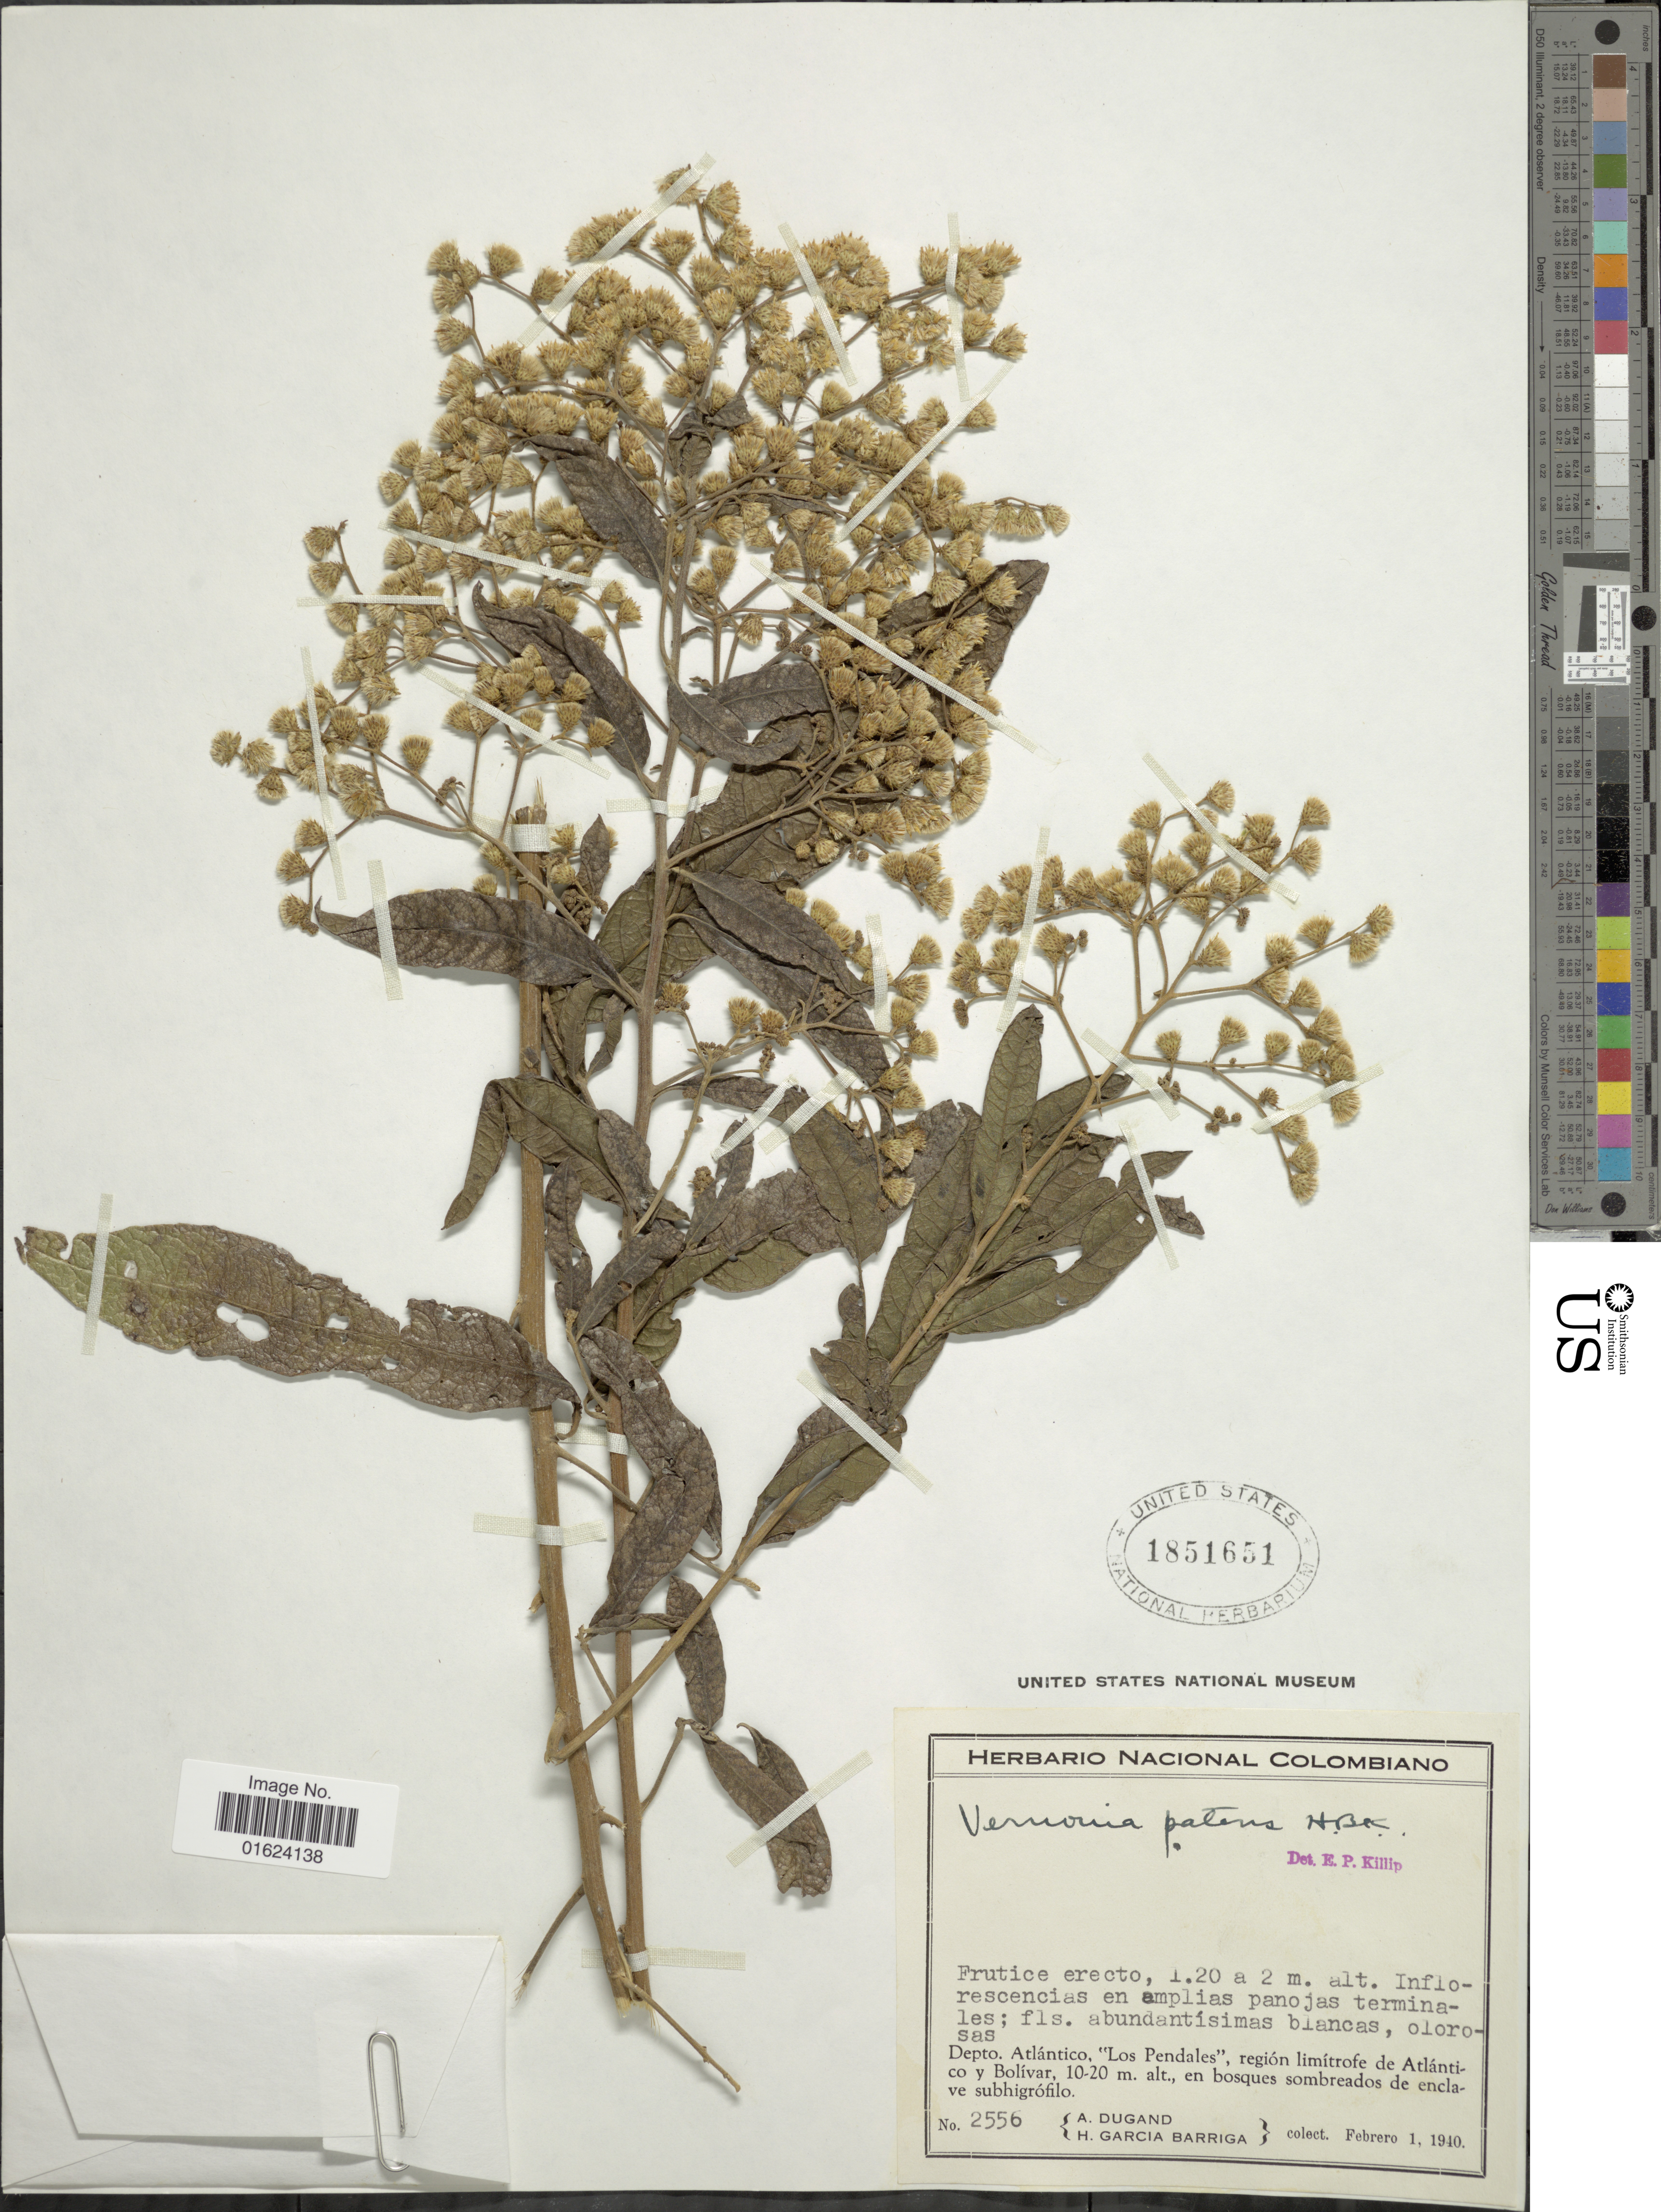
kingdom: Plantae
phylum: Tracheophyta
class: Magnoliopsida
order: Asterales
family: Asteraceae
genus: Vernonanthura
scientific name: Vernonanthura patens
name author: (Kunth) H. Rob.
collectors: A. Dugand & H. García Barriga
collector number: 2556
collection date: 1940-02-01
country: Colombia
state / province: Atlántico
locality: Depto. Atlantico, "Los Pendales", region limitrofe de Atlantico y Bolivar.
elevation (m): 10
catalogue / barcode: US 1851651